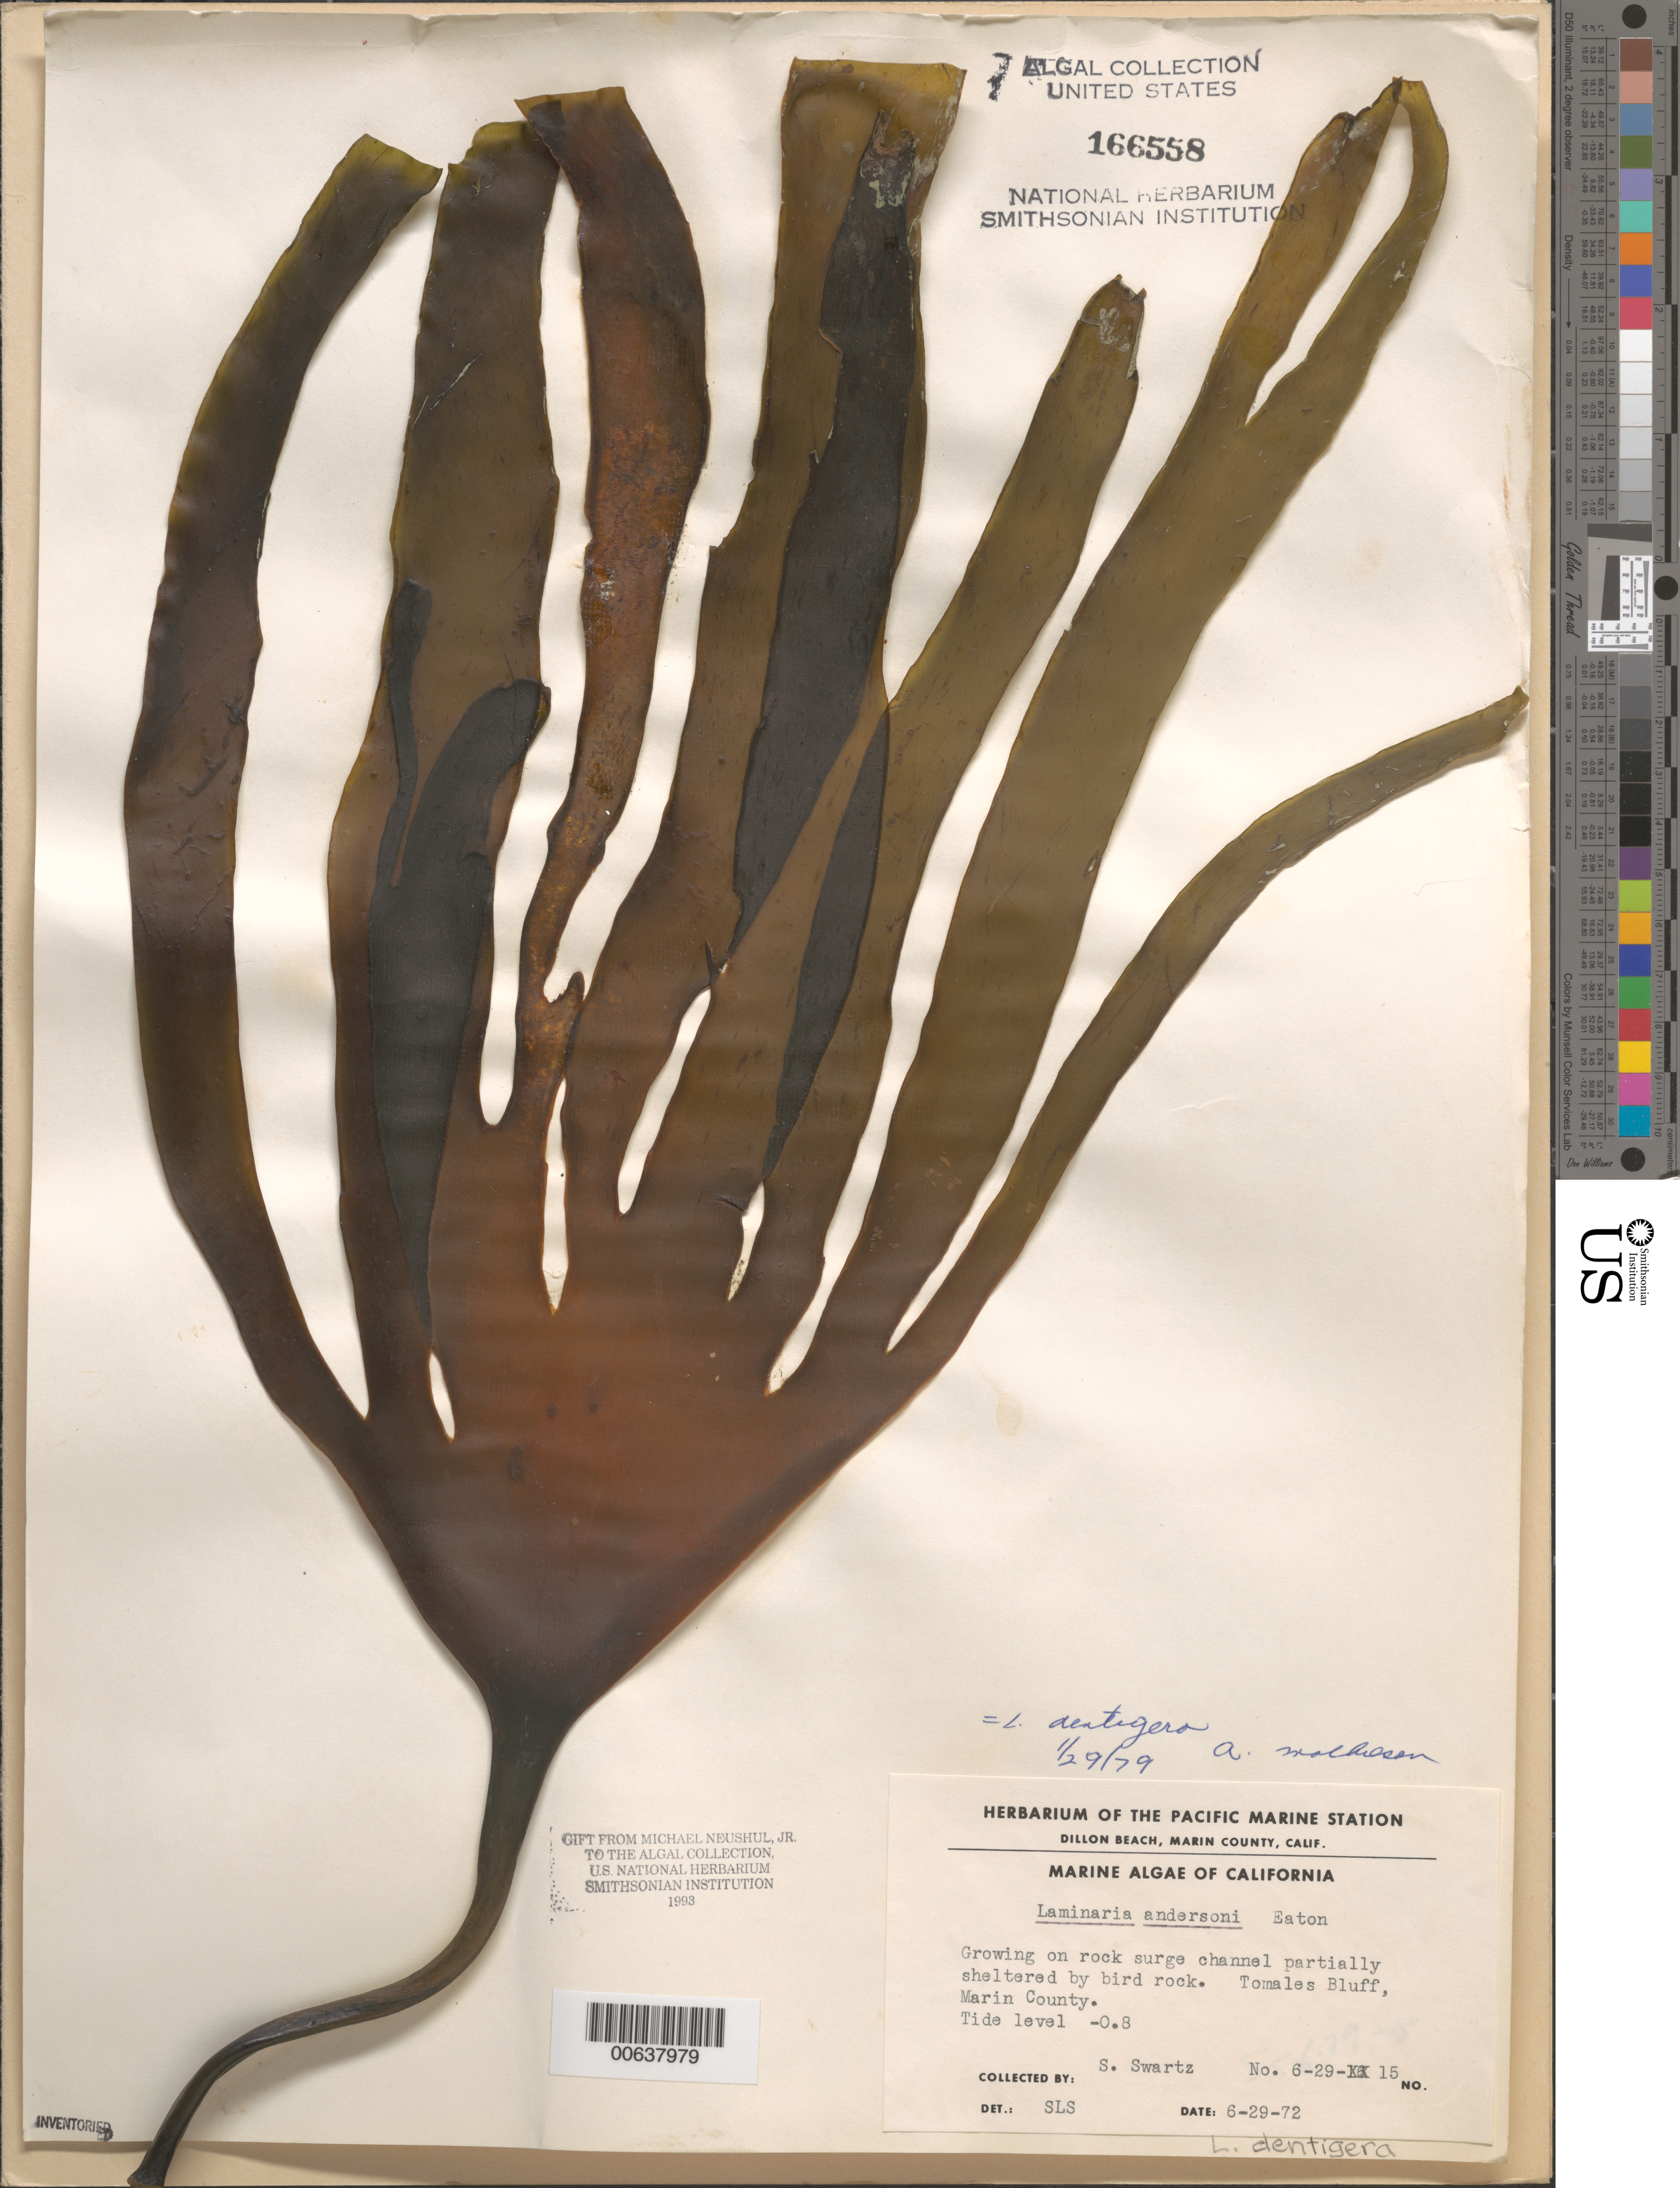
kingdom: Chromista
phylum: Ochrophyta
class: Phaeophyceae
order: Laminariales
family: Laminariaceae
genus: Laminaria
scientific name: Laminaria dentigera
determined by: Swartz, S. L.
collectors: S. L. Swartz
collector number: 6-29-15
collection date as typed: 29 Jun 1972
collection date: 1972-06-29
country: United States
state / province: California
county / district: Marin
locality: Tomales Bluff, rock surge channel partially sheltered by Bird Rock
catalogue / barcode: US 166558